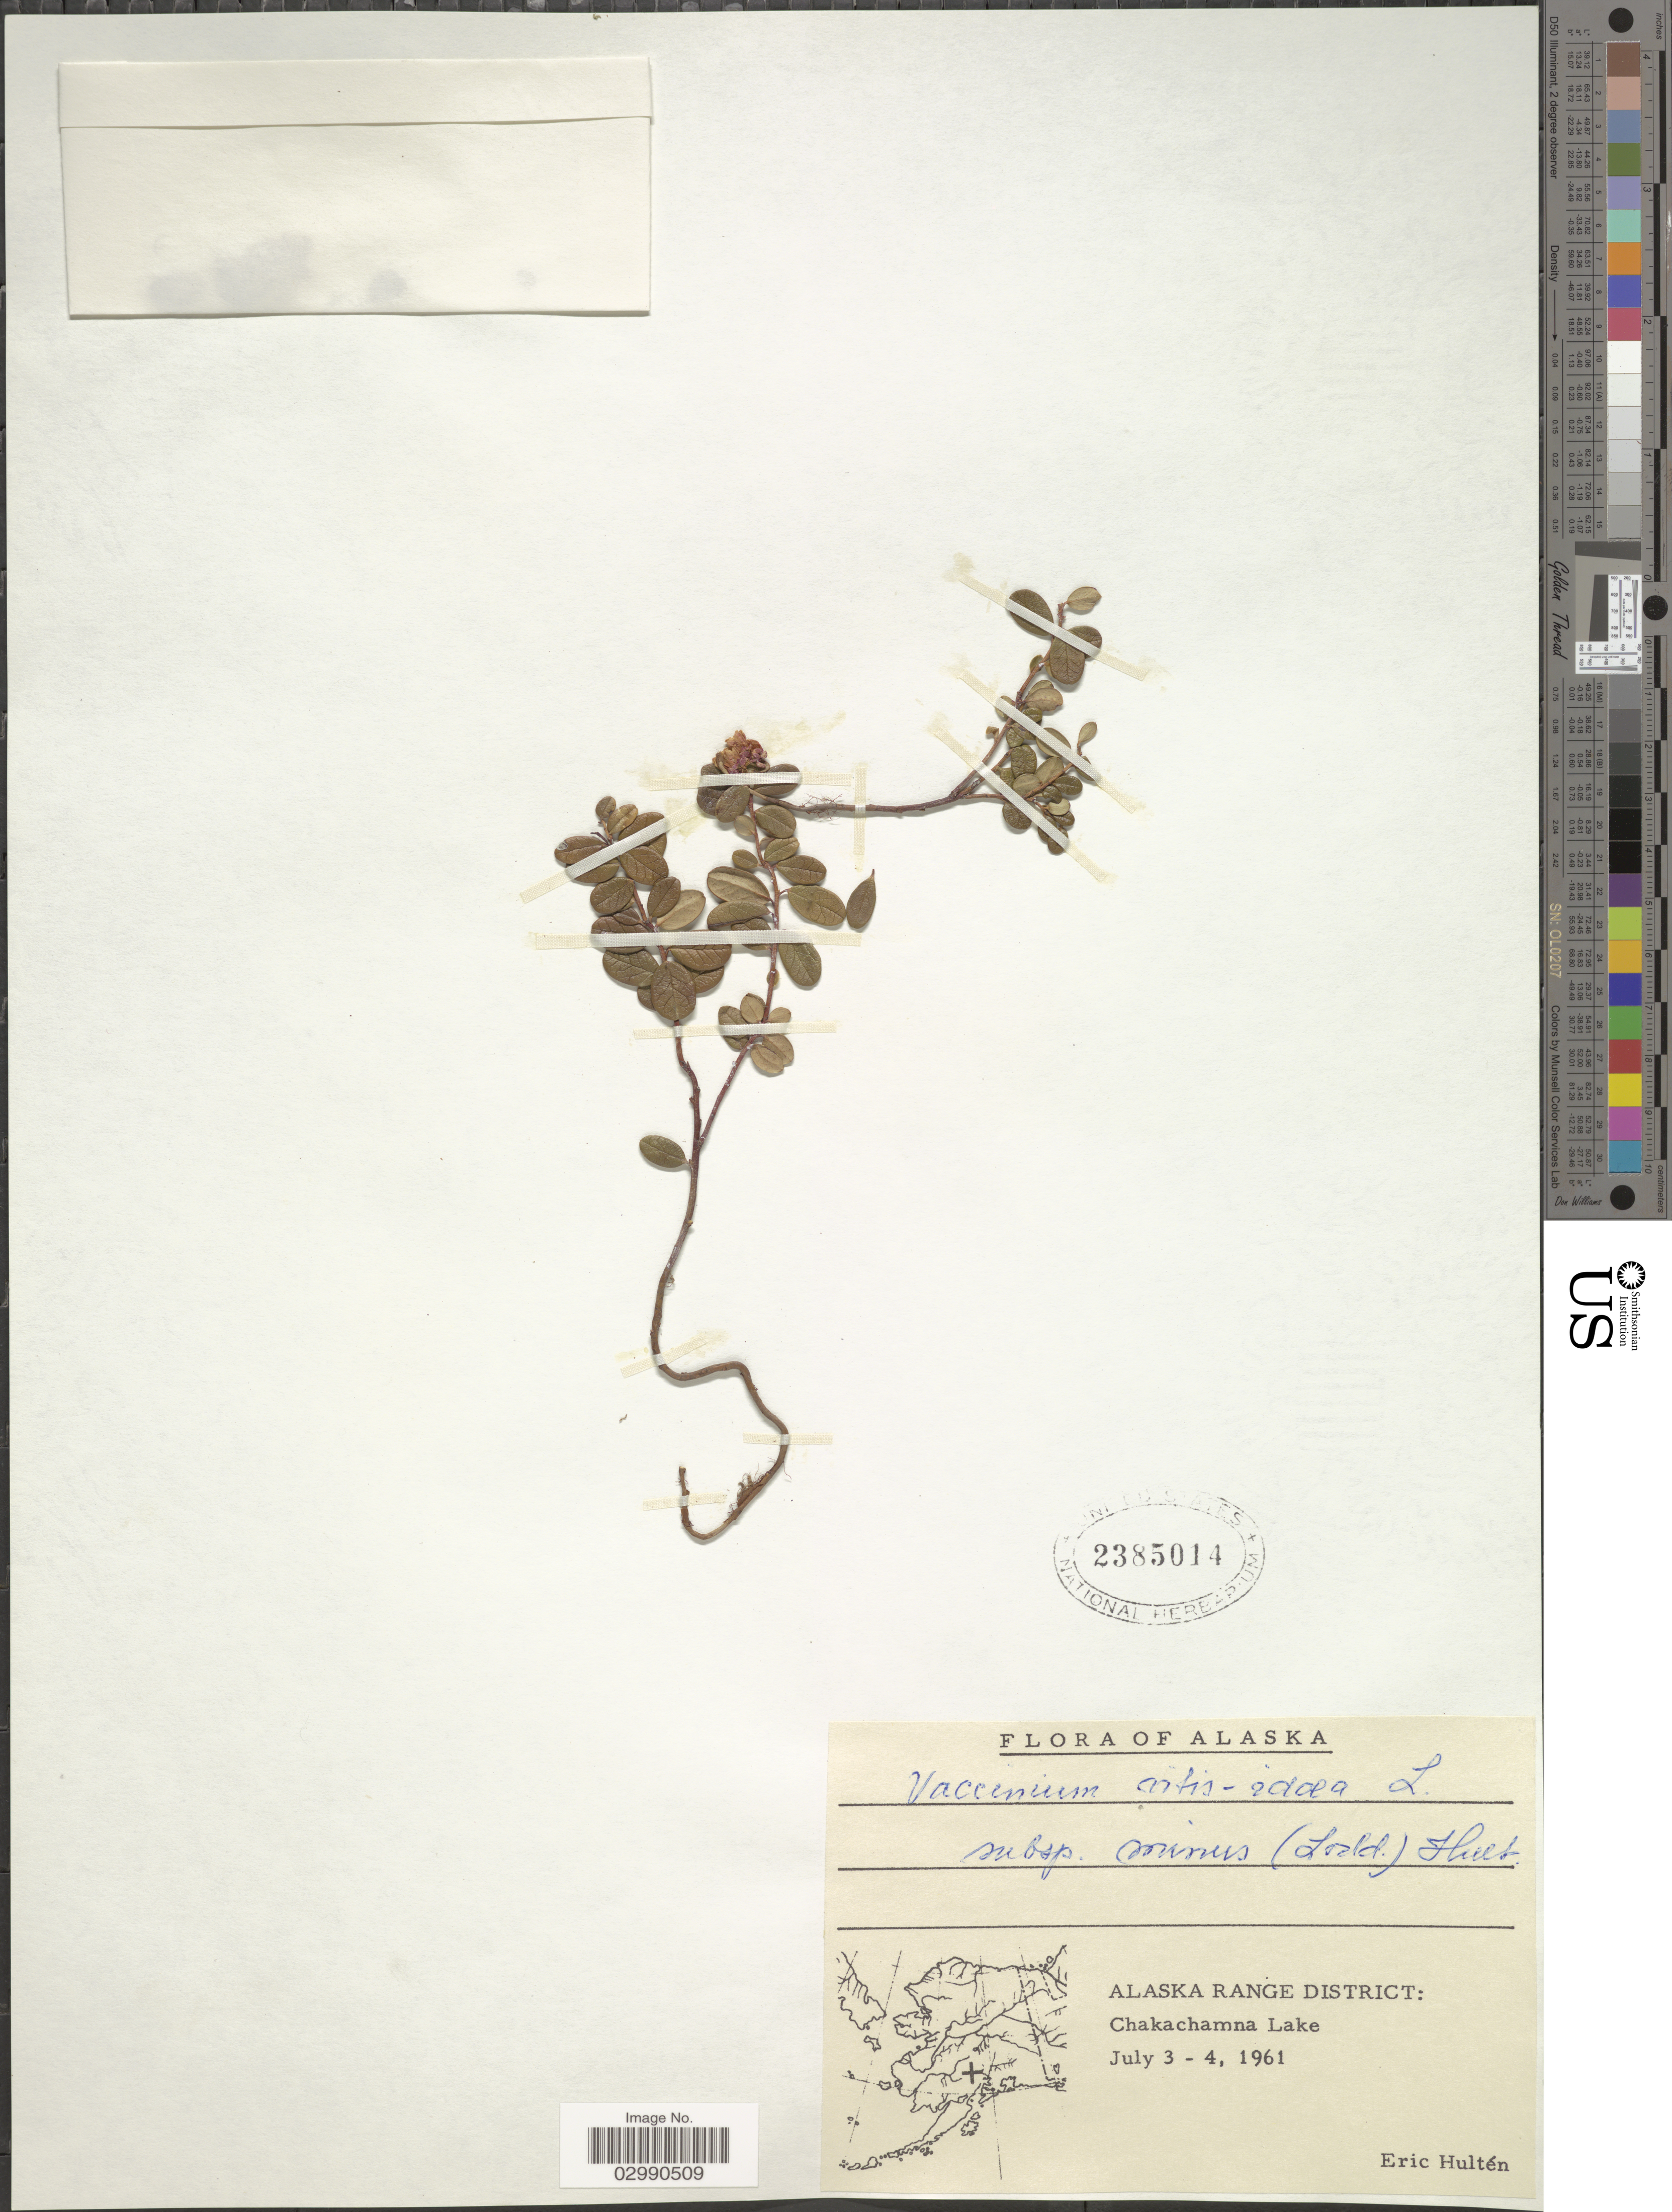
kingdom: Plantae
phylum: Tracheophyta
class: Magnoliopsida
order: Ericales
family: Ericaceae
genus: Vaccinium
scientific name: Vaccinium vitis-idaea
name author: L.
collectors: E. G. Hultén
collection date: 1961-07-03/1961-07-04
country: United States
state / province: Alaska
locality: Alaska Range District: Chakachamna Lake.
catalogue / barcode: US 2385014